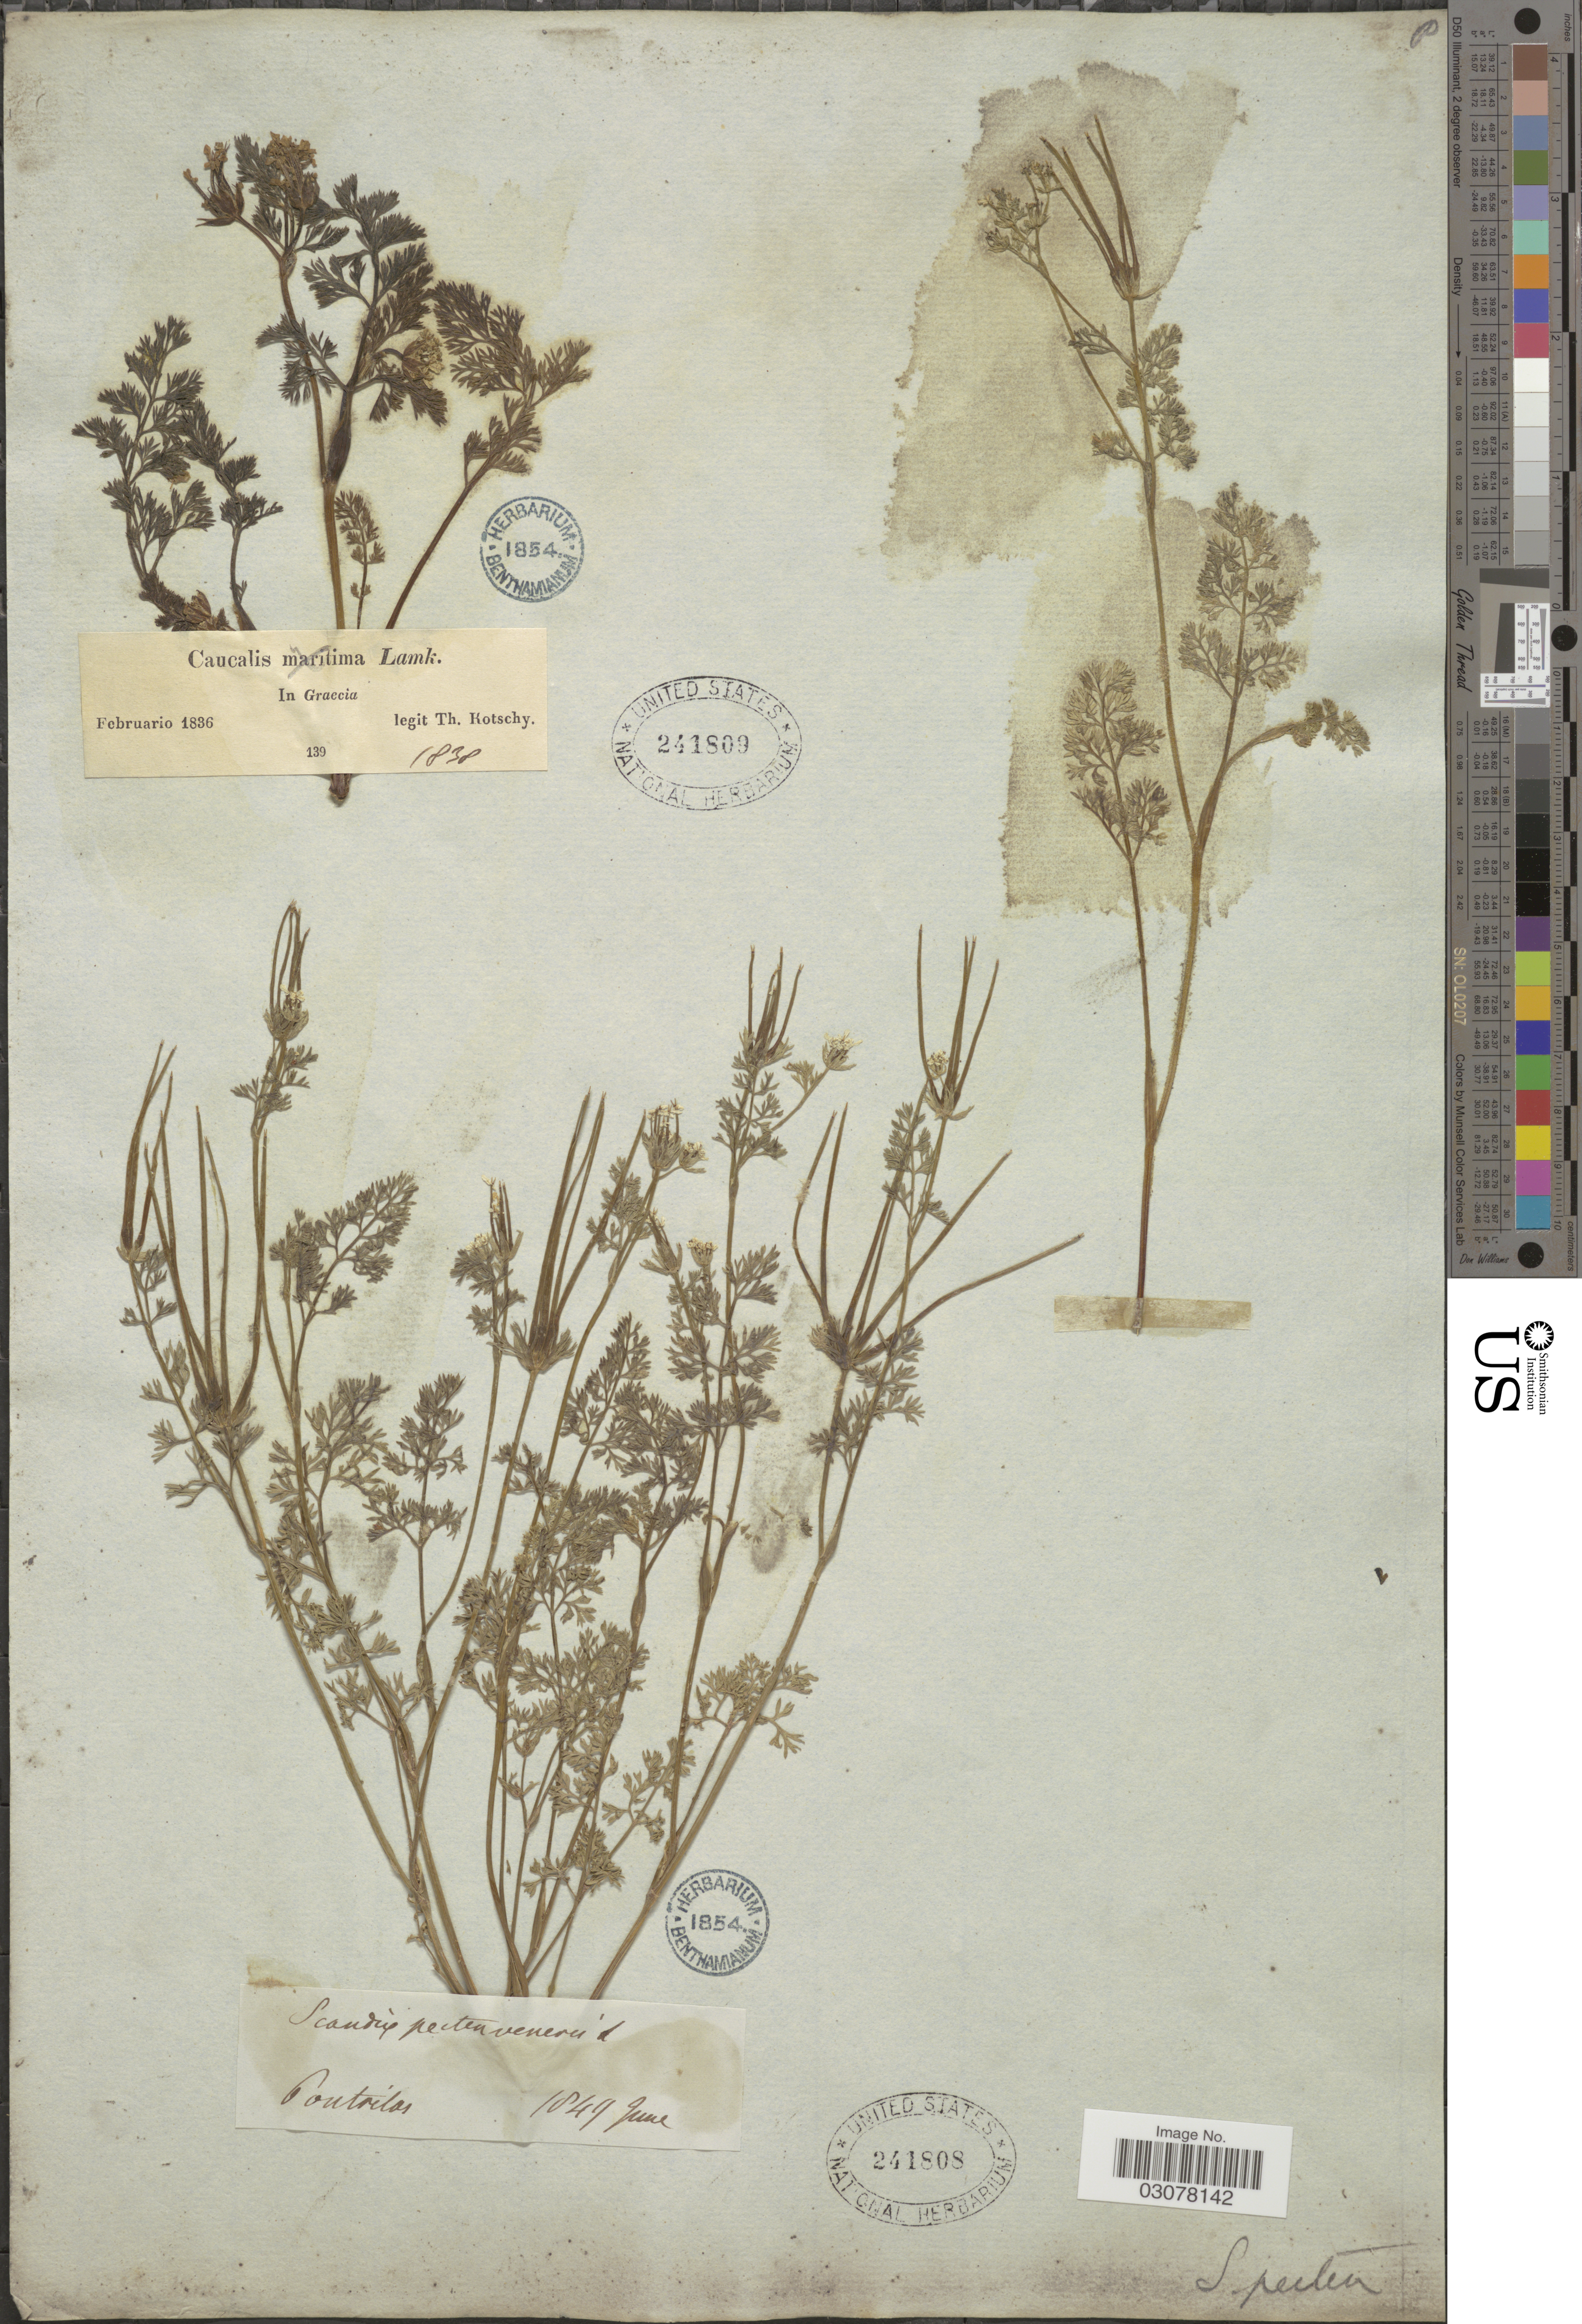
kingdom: Plantae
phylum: Tracheophyta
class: Magnoliopsida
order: Apiales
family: Apiaceae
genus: Scandix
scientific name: Scandix pecten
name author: Scop.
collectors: K. G. Kotschy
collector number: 139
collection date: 1836-02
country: Greece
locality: In Graecia.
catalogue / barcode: US 241809